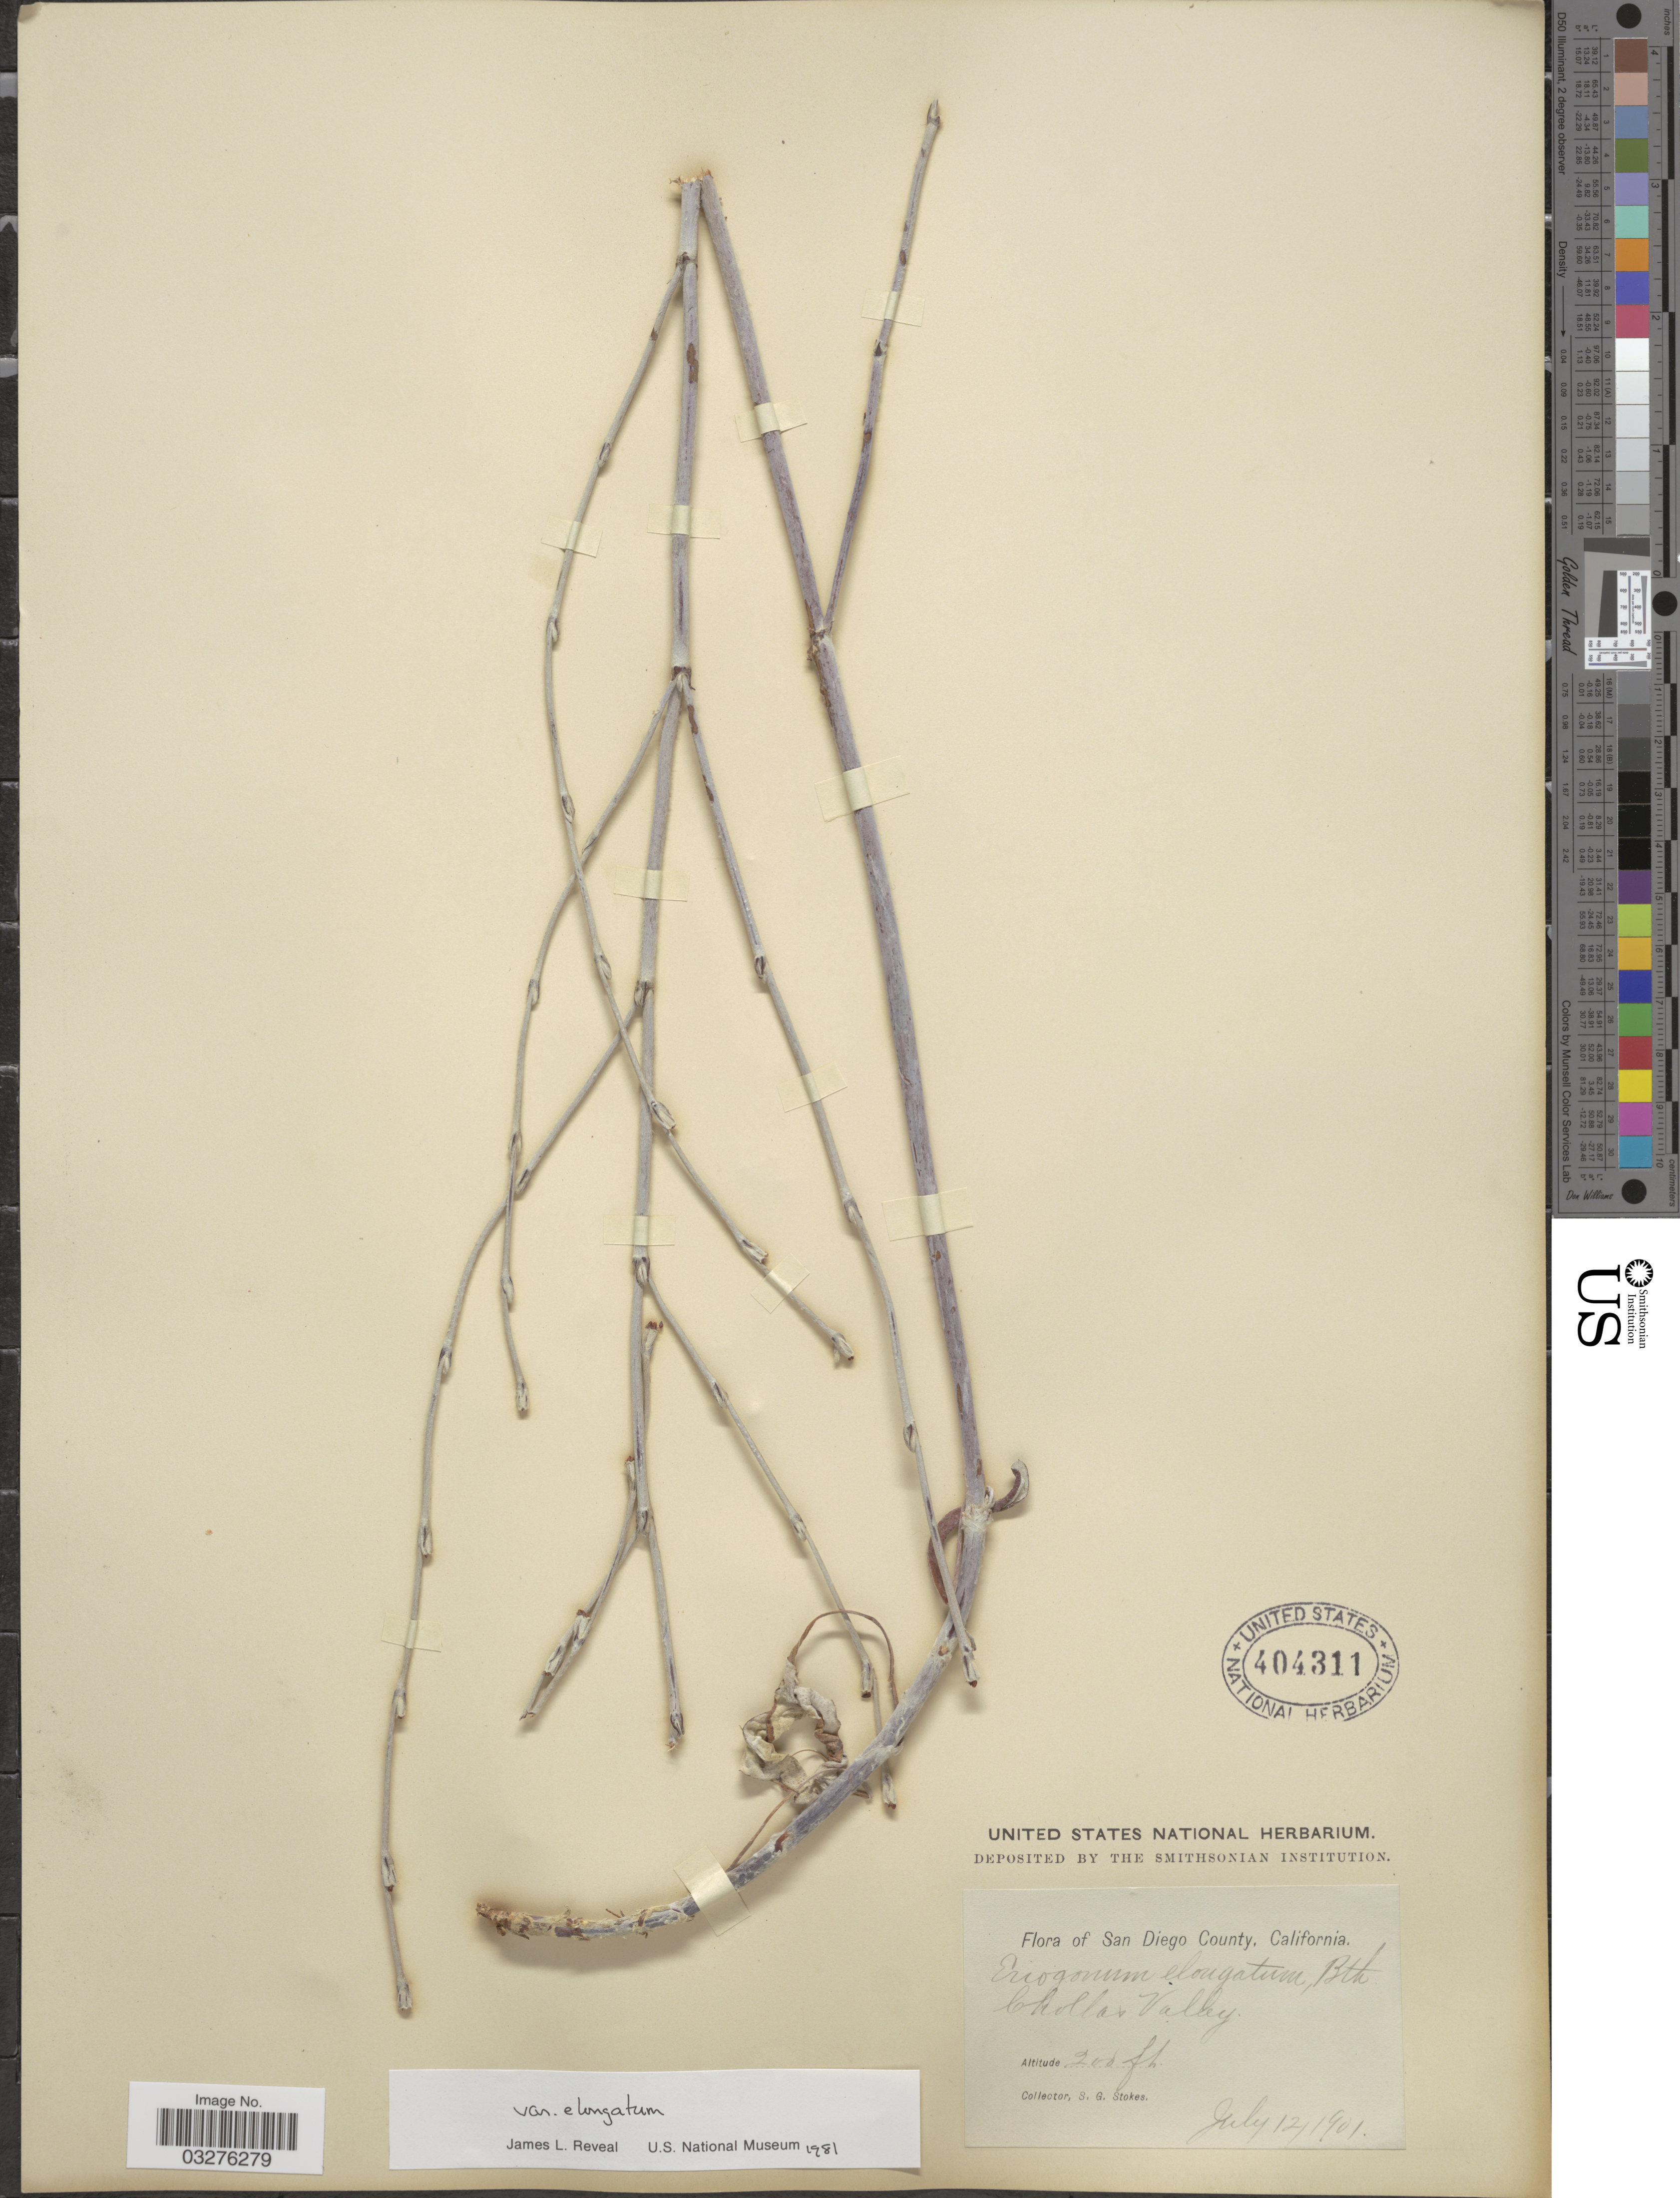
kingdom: Plantae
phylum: Tracheophyta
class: Magnoliopsida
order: Caryophyllales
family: Polygonaceae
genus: Eriogonum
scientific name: Eriogonum elongatum var. elongatum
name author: Benth.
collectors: S. G. Stokes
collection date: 1901-07-12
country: United States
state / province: California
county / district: San Diego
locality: San Diego County, Chollas Valley.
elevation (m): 61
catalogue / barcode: US 404311